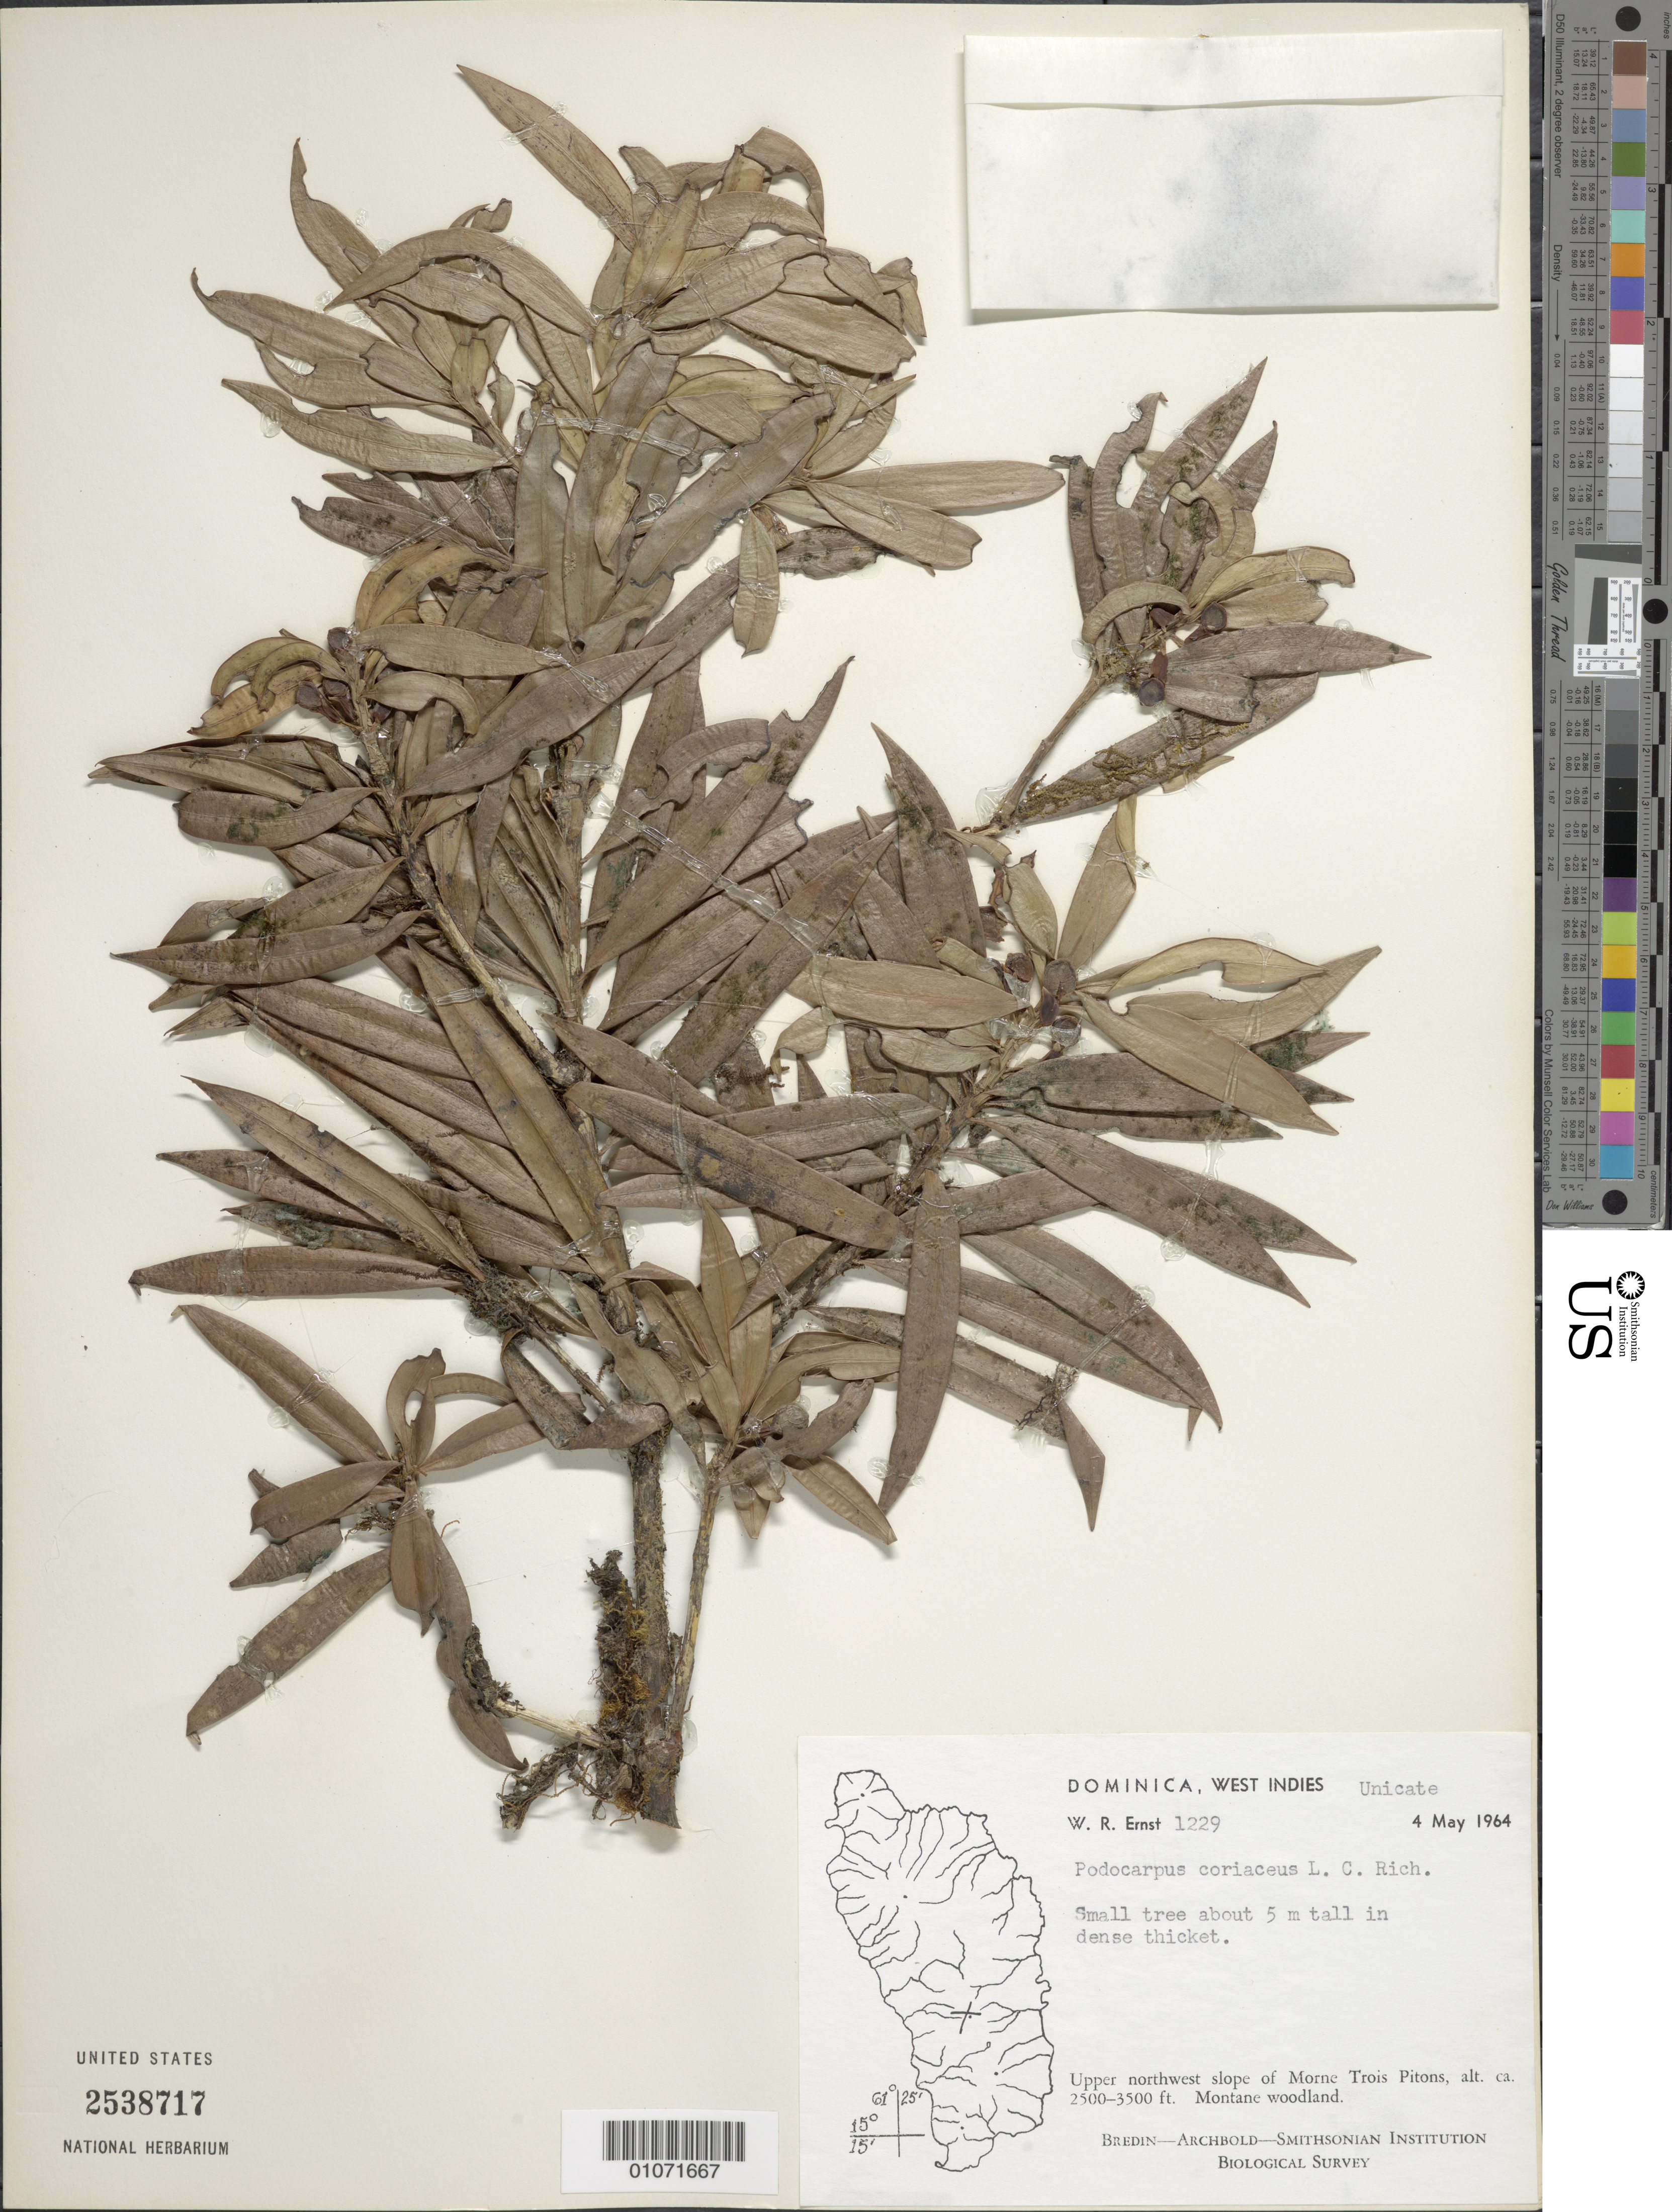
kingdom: Plantae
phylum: Tracheophyta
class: Pinopsida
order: Pinales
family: Podocarpaceae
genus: Podocarpus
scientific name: Podocarpus coriaceus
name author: Rich. & A. Rich.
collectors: W. R. Ernst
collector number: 1229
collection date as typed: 04 May 1964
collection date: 1964-05-04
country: Dominica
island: Dominica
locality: Upper northwest slope of Morne Trois Pitons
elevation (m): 762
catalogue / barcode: US 2538717